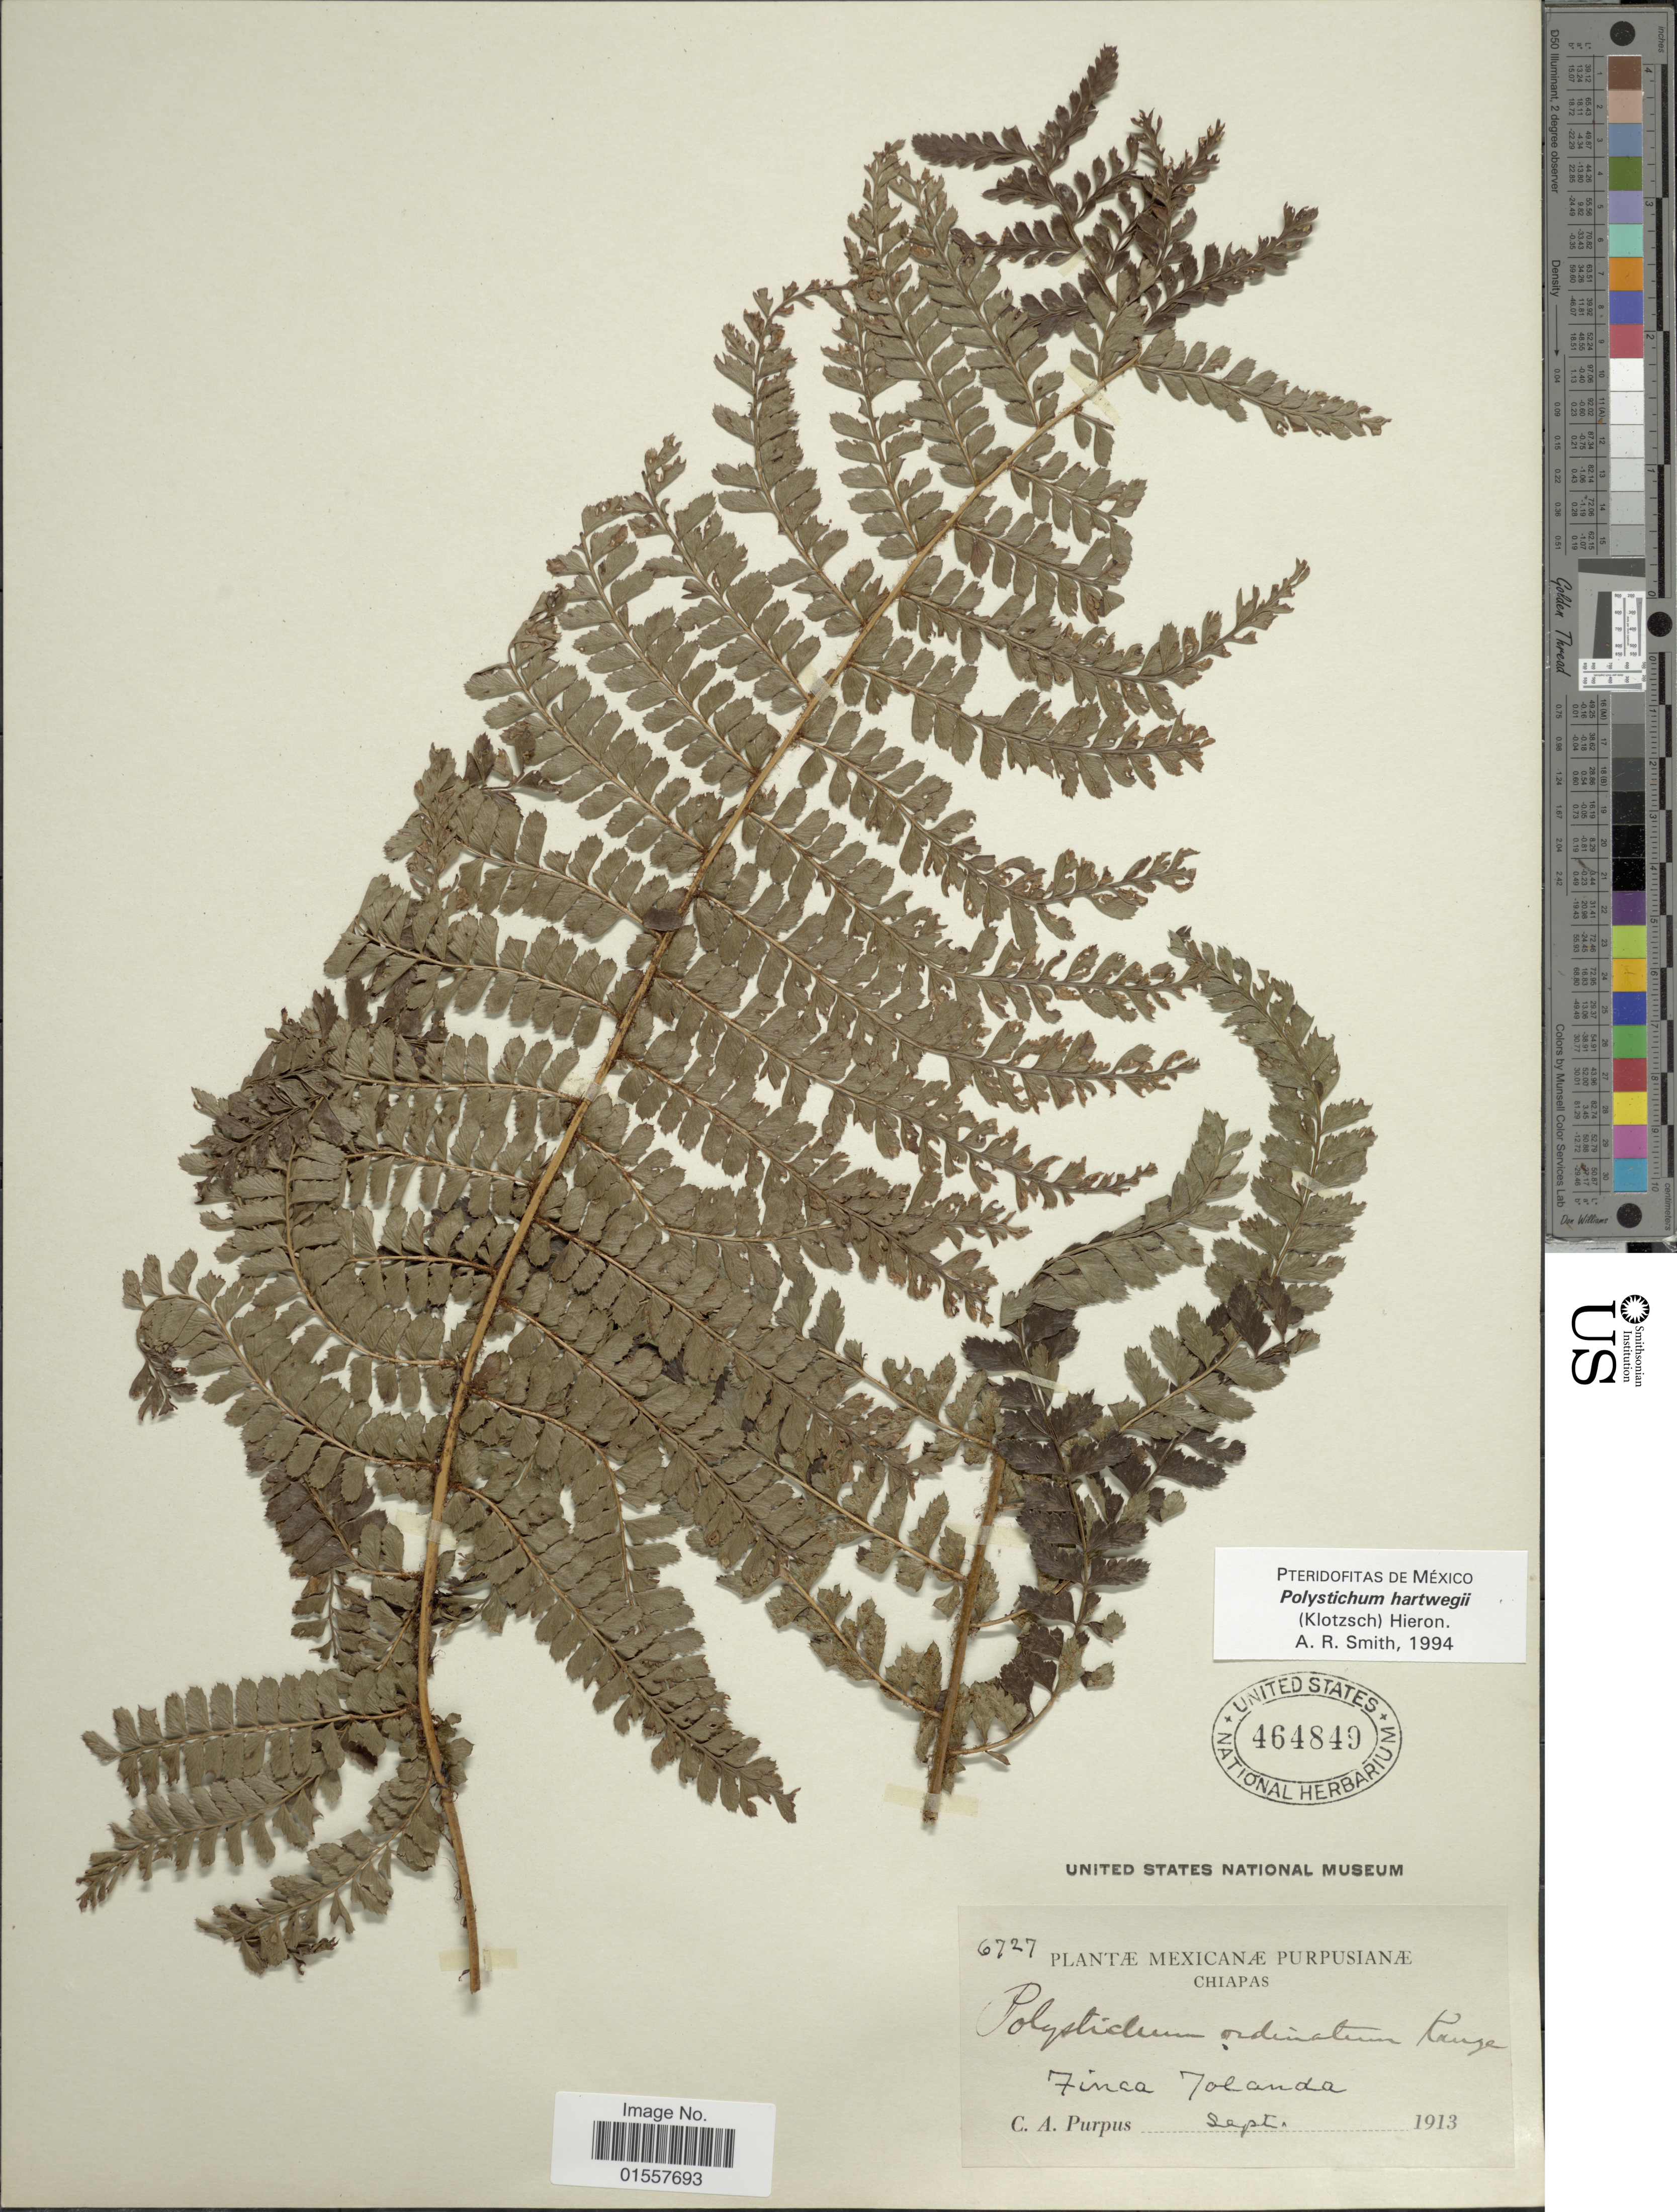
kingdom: Plantae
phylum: Tracheophyta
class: Polypodiopsida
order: Polypodiales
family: Dryopteridaceae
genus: Polystichum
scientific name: Polystichum hartwegii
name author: (Klotzsch) Hieron.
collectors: C. A. Purpus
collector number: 6727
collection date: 1913-09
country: Mexico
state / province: Chiapas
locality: Mexicanae, Finca Tolanda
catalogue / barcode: US 464849